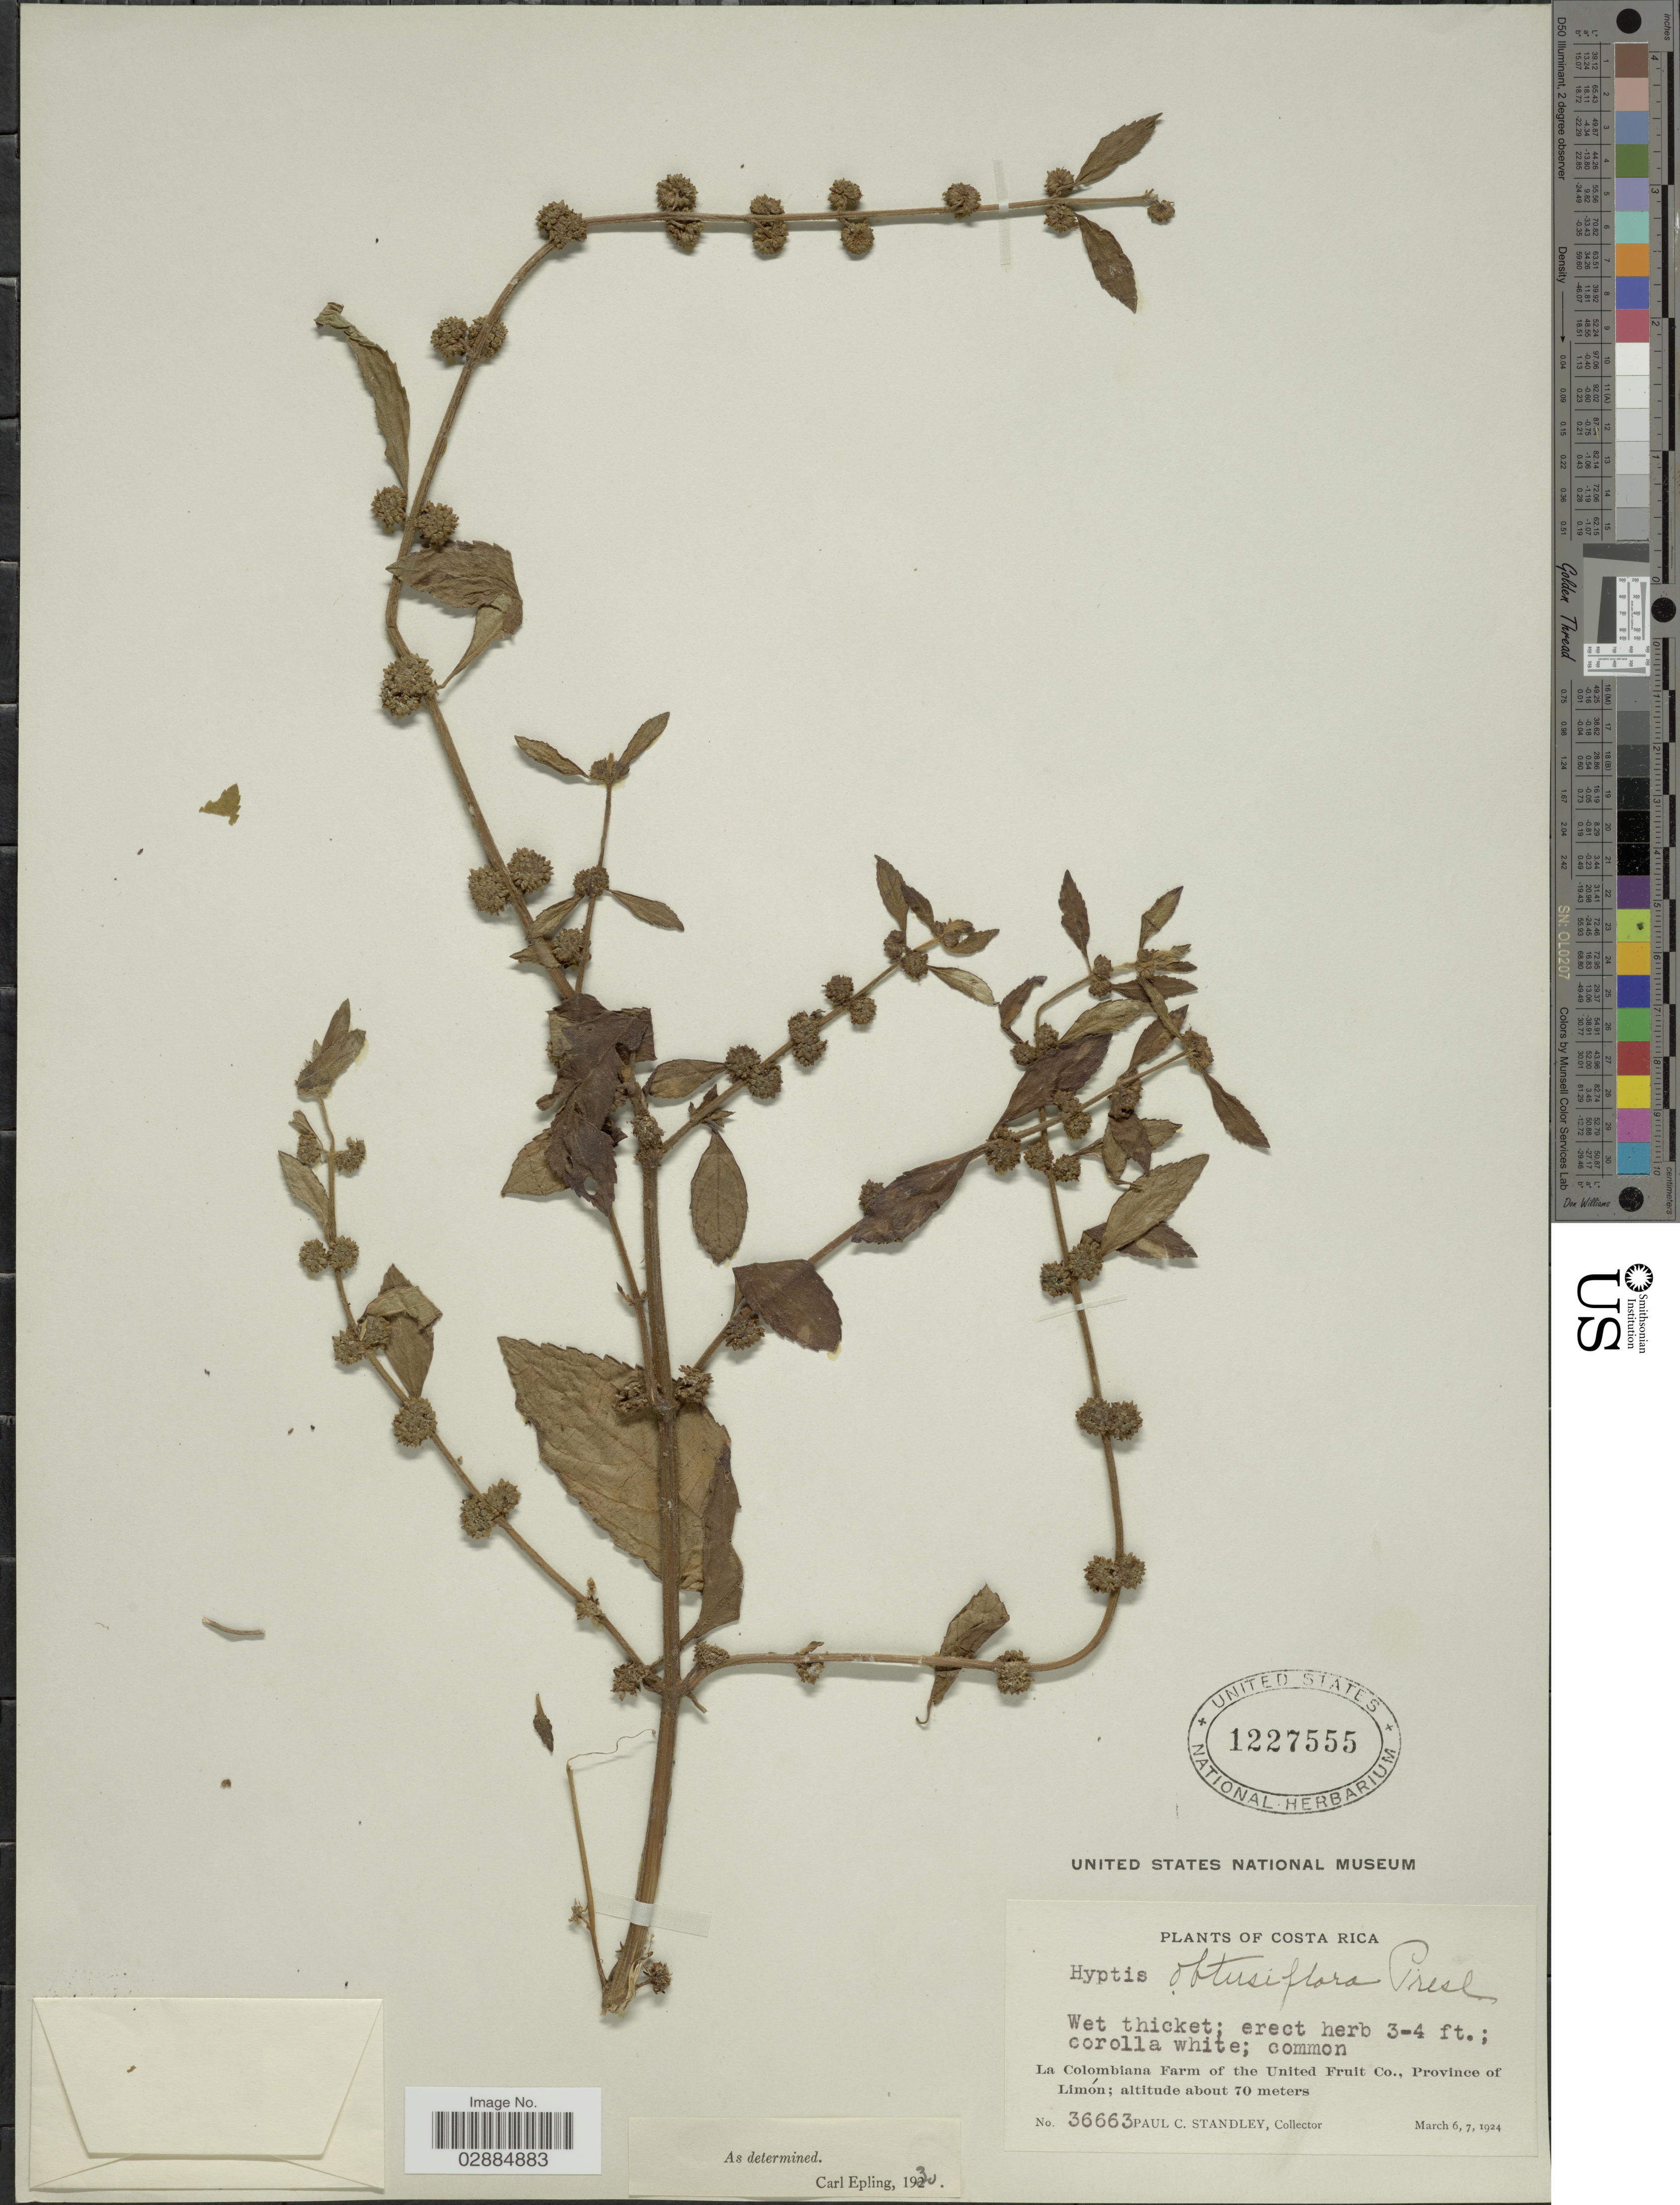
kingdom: Plantae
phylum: Tracheophyta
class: Magnoliopsida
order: Lamiales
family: Lamiaceae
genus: Hyptis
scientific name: Hyptis obtusiflora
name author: C. Presl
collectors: P. C. Standley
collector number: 36663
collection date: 1924-03-06/1924-03-07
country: Costa Rica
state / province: Limón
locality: La Colombiana Farm of the United Fruit Co., Province of Limón.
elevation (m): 70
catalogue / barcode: US 1227555